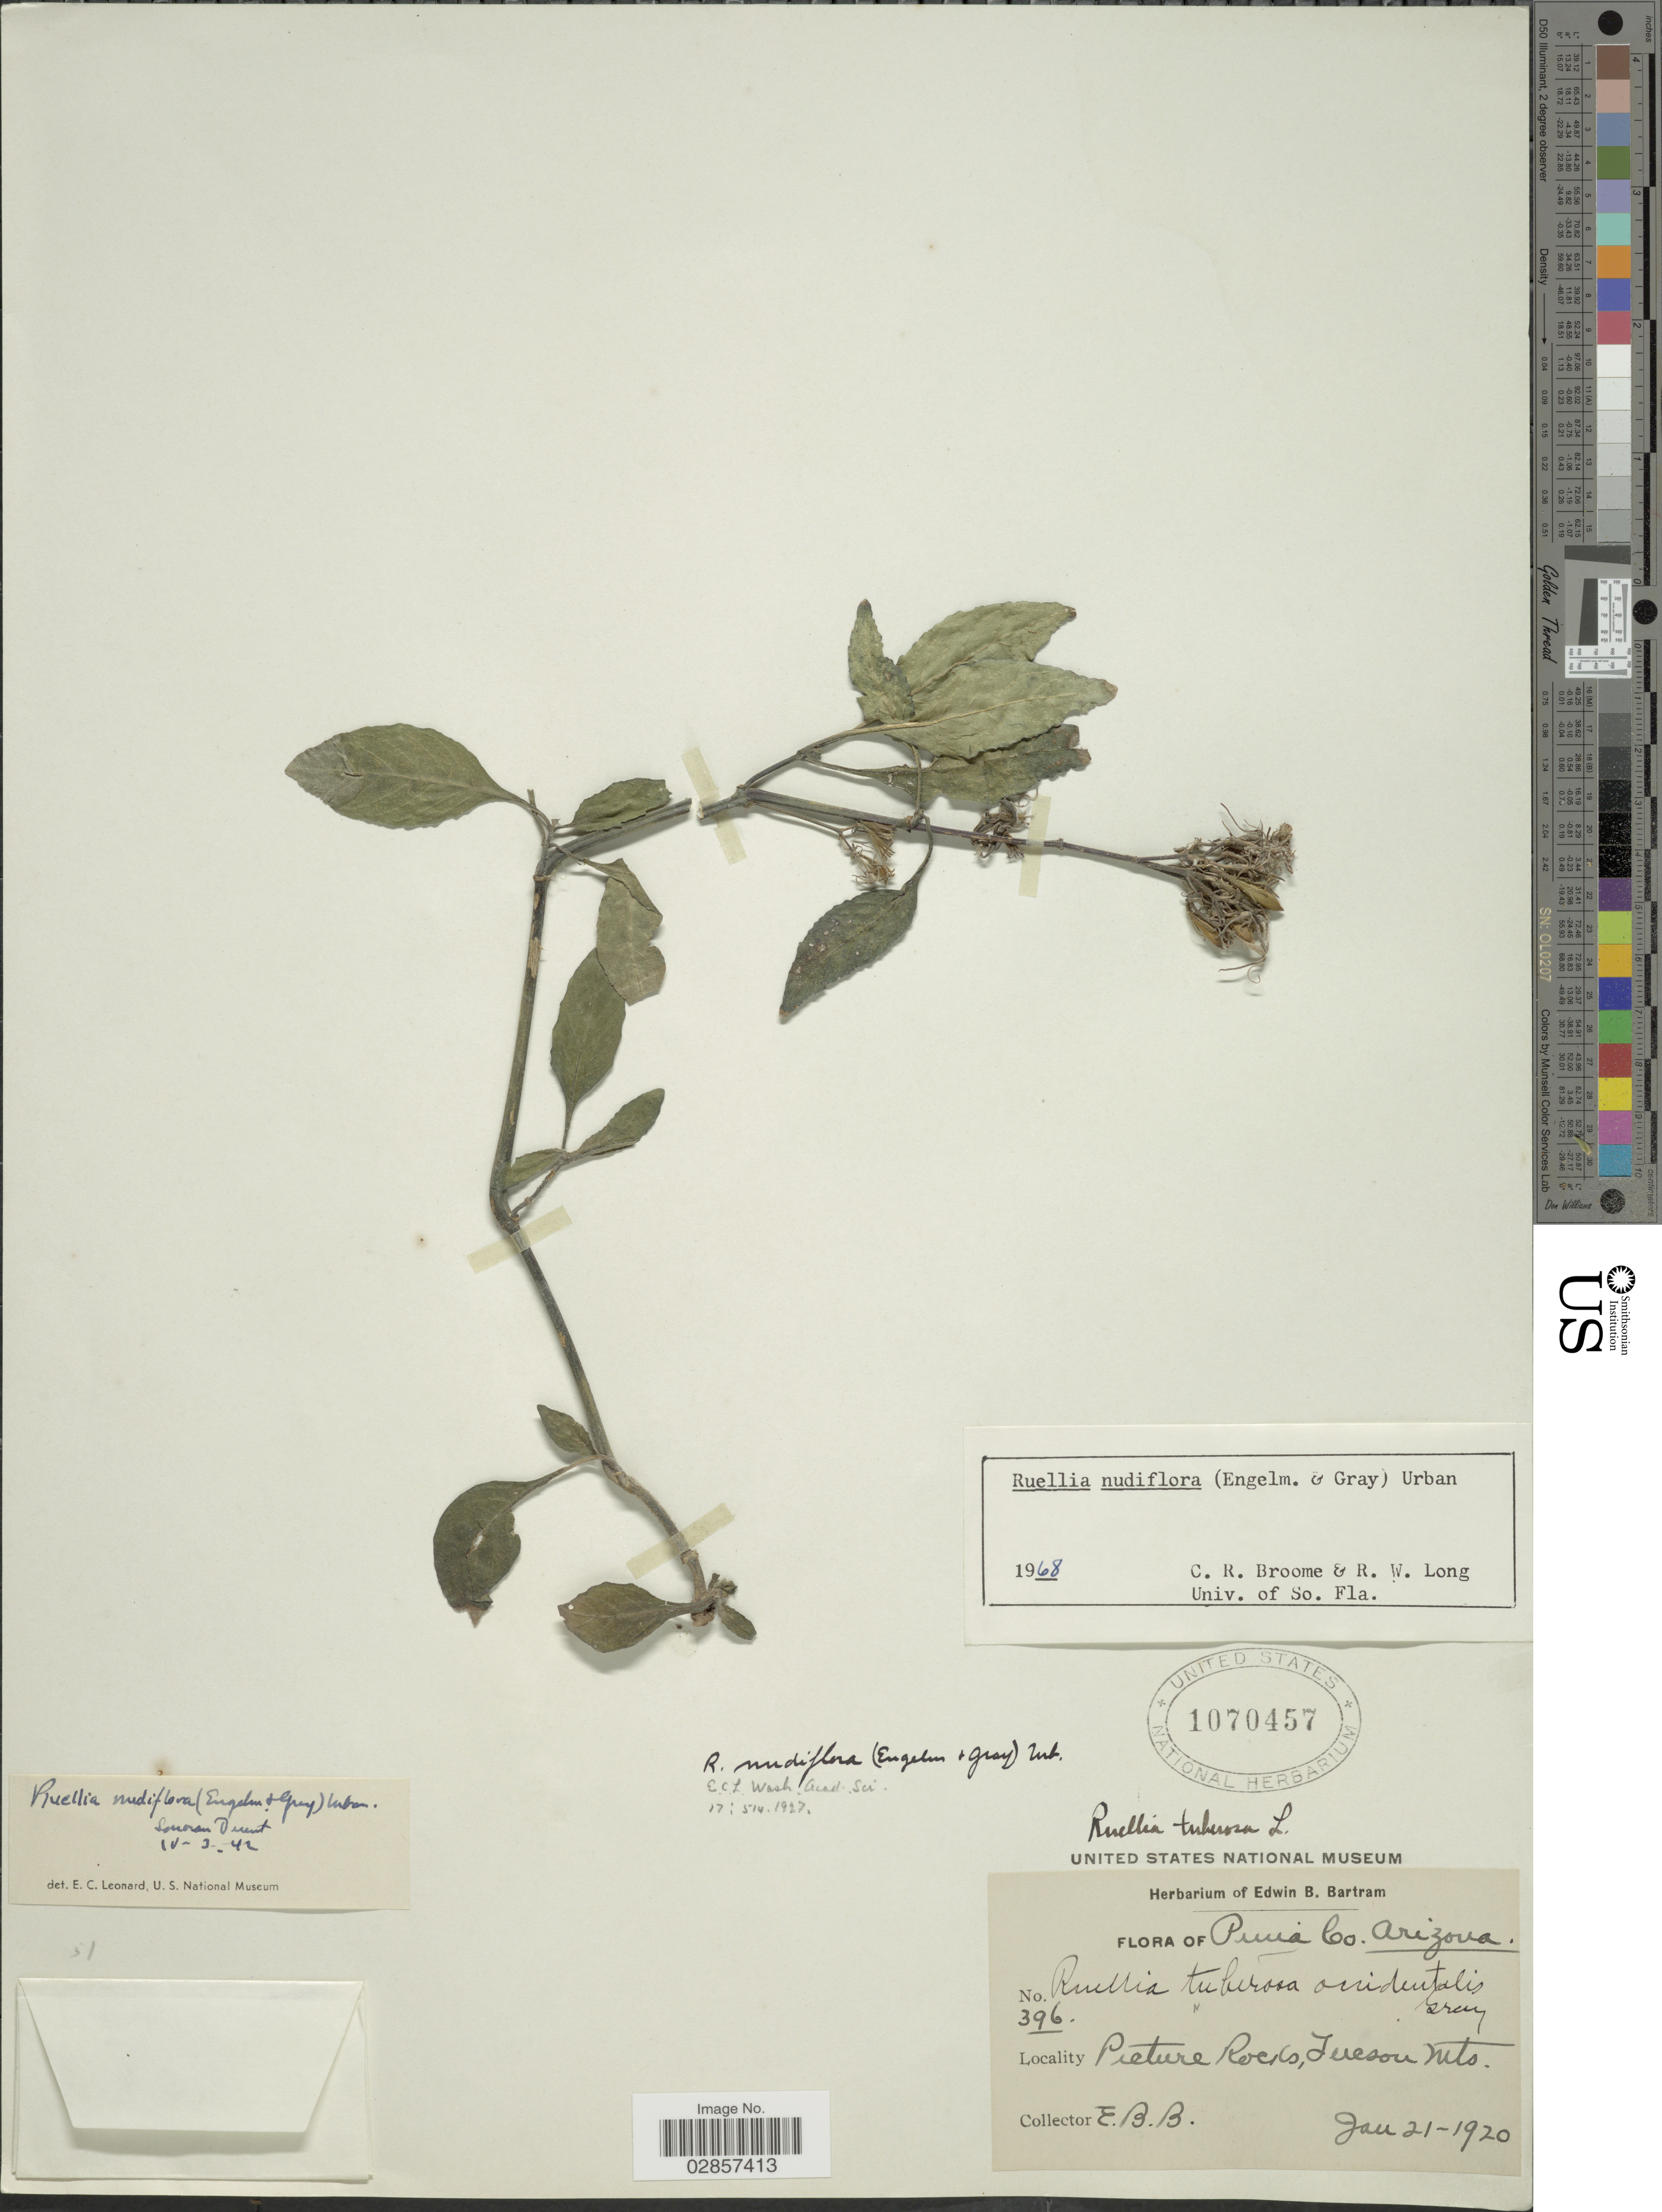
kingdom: Plantae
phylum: Tracheophyta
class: Magnoliopsida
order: Lamiales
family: Acanthaceae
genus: Ruellia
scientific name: Ruellia nudiflora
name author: (Engelm. & A. Gray) Urb.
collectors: E. B. Bartram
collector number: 396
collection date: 1920-01-21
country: United States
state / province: Arizona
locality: Pima Co, Arizona, Picture Rocks, Tucson Mts.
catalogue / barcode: US 1070457